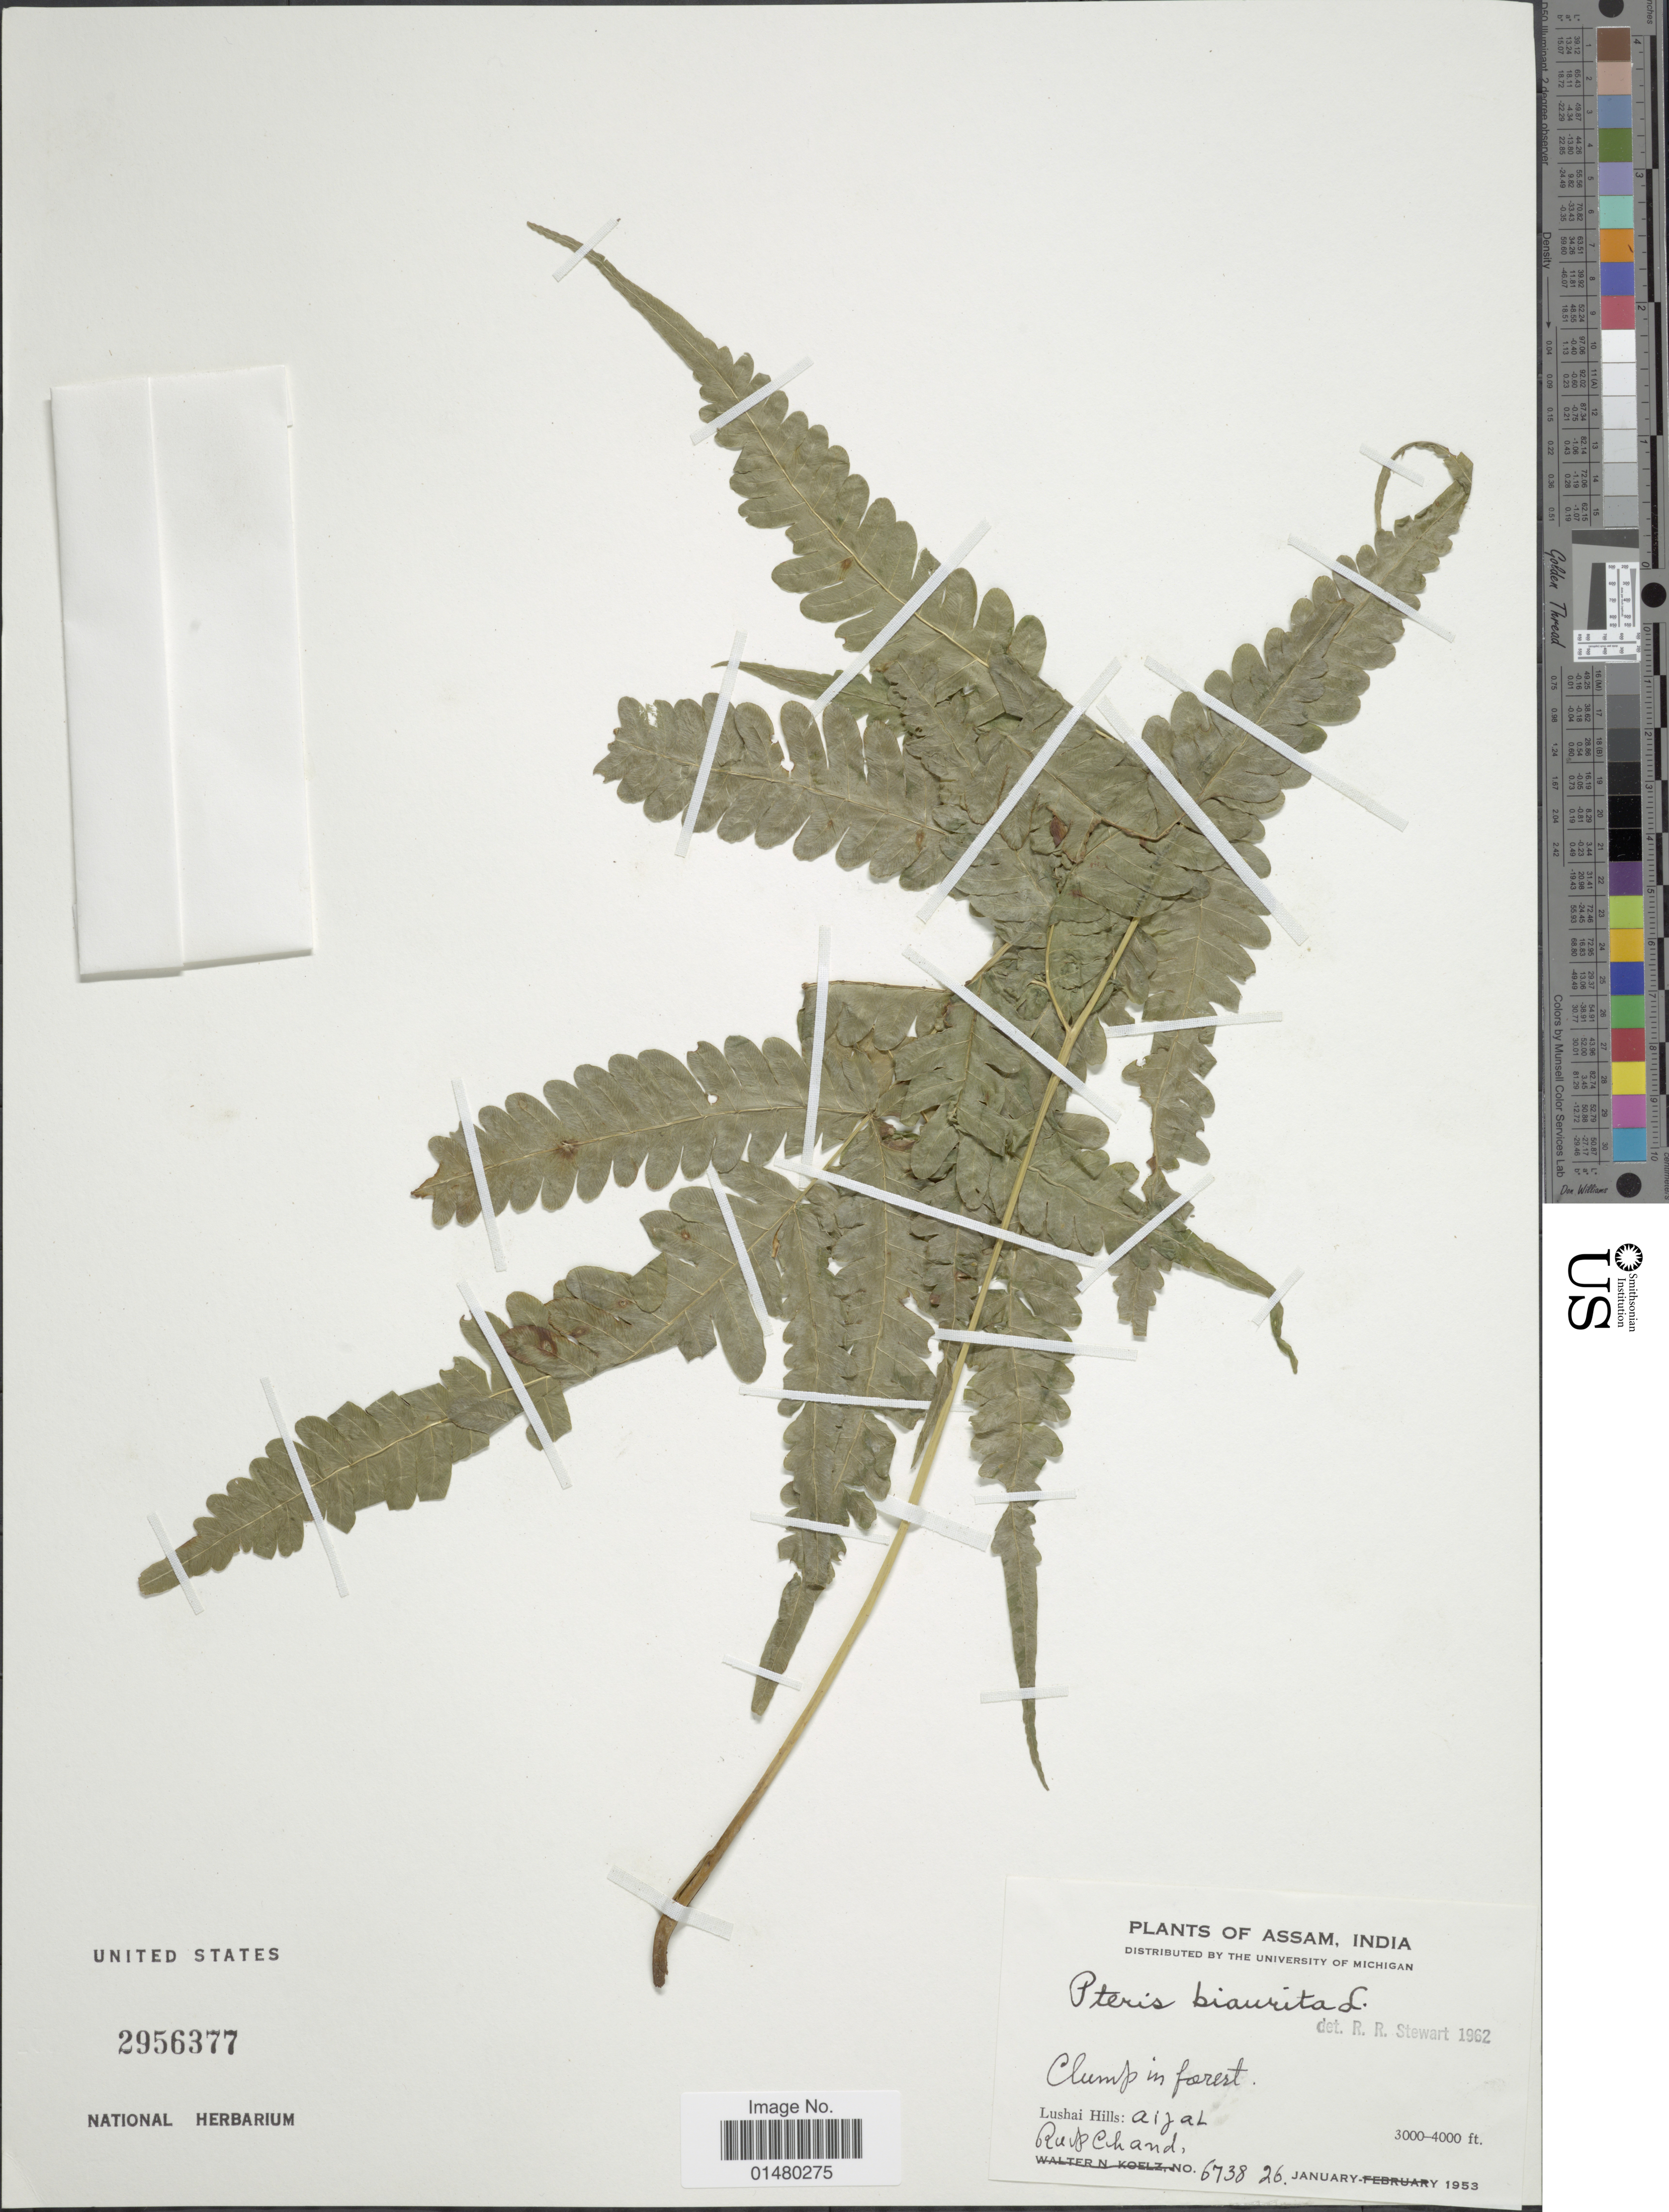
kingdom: Plantae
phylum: Tracheophyta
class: Polypodiopsida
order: Polypodiales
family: Pteridaceae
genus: Pteris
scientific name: Pteris biaurita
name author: L.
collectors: R. Chand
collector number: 6738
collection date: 1953-01-26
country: India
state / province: Assam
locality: Lushai Hills: Aijal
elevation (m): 914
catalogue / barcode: US 2956377